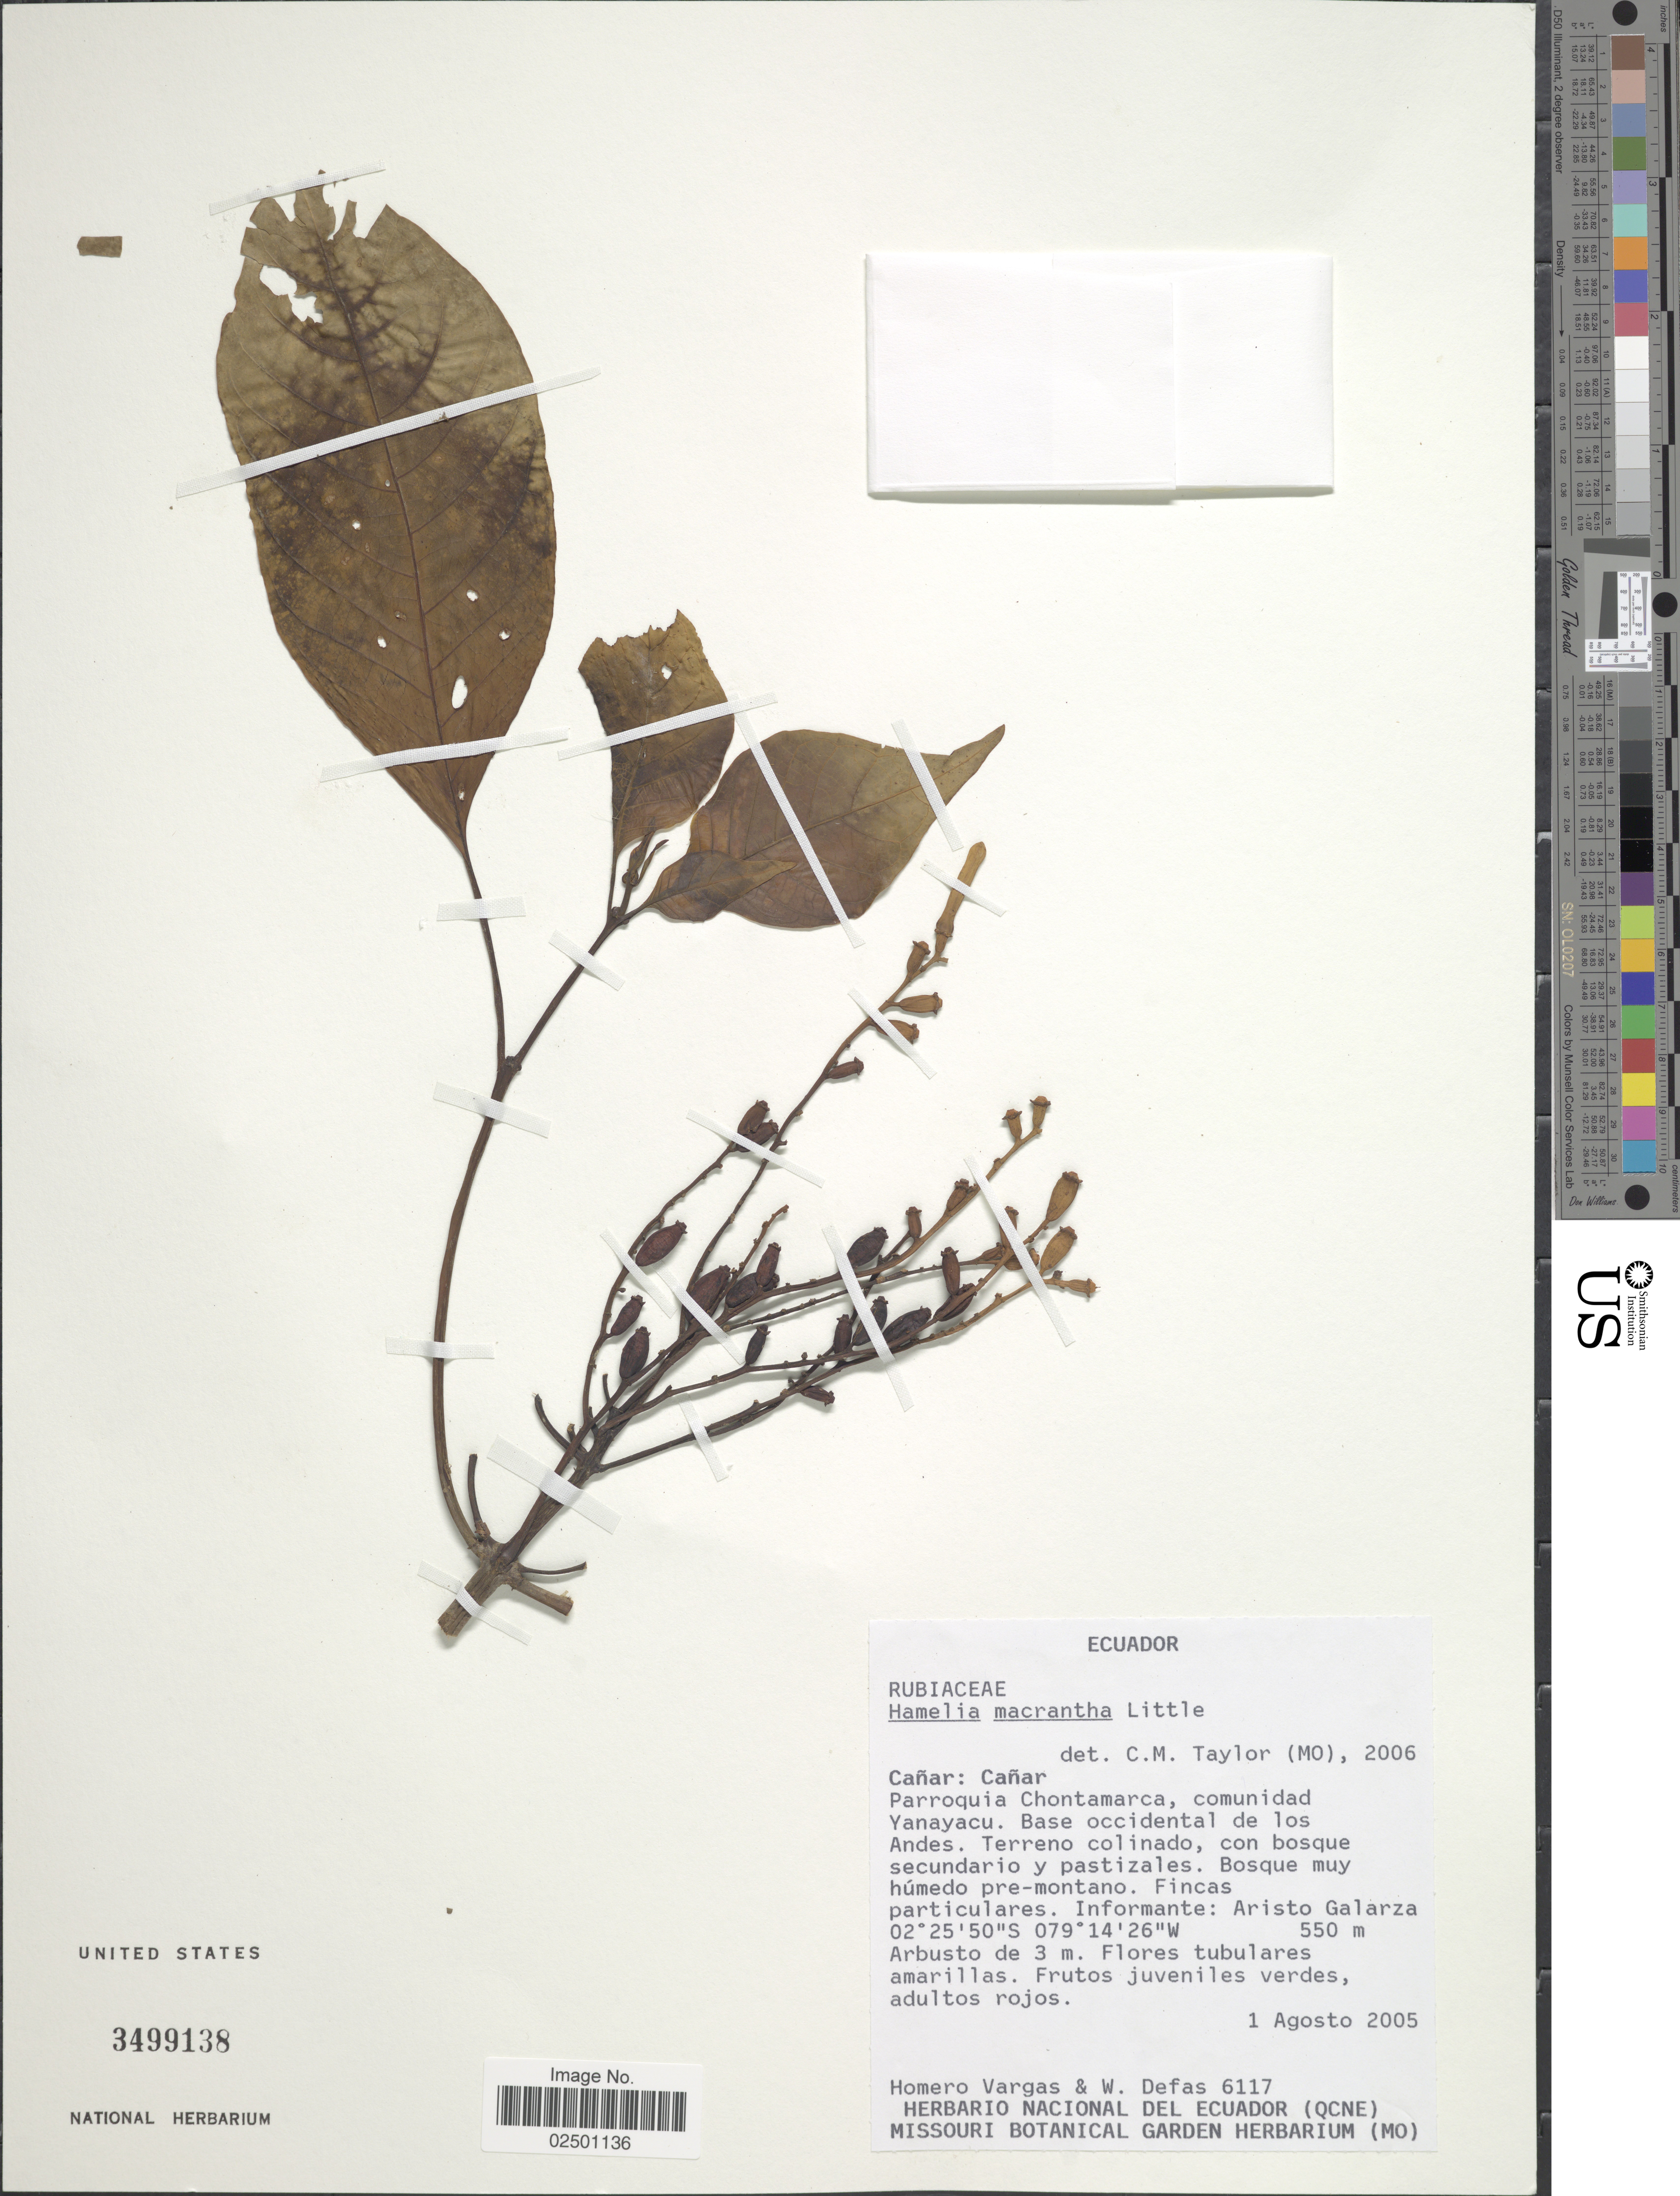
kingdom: Plantae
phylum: Tracheophyta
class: Magnoliopsida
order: Gentianales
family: Rubiaceae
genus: Hamelia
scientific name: Hamelia macrantha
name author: Little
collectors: H. Vargas & W. Defas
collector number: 6117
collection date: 2005-08-01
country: Ecuador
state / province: Cañar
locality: Canar: Canar. Parroquia Chontamarca, comunidad Yanayacu. Base occidetal de los Andes. Terreno colinado.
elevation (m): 550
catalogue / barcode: US 3499138